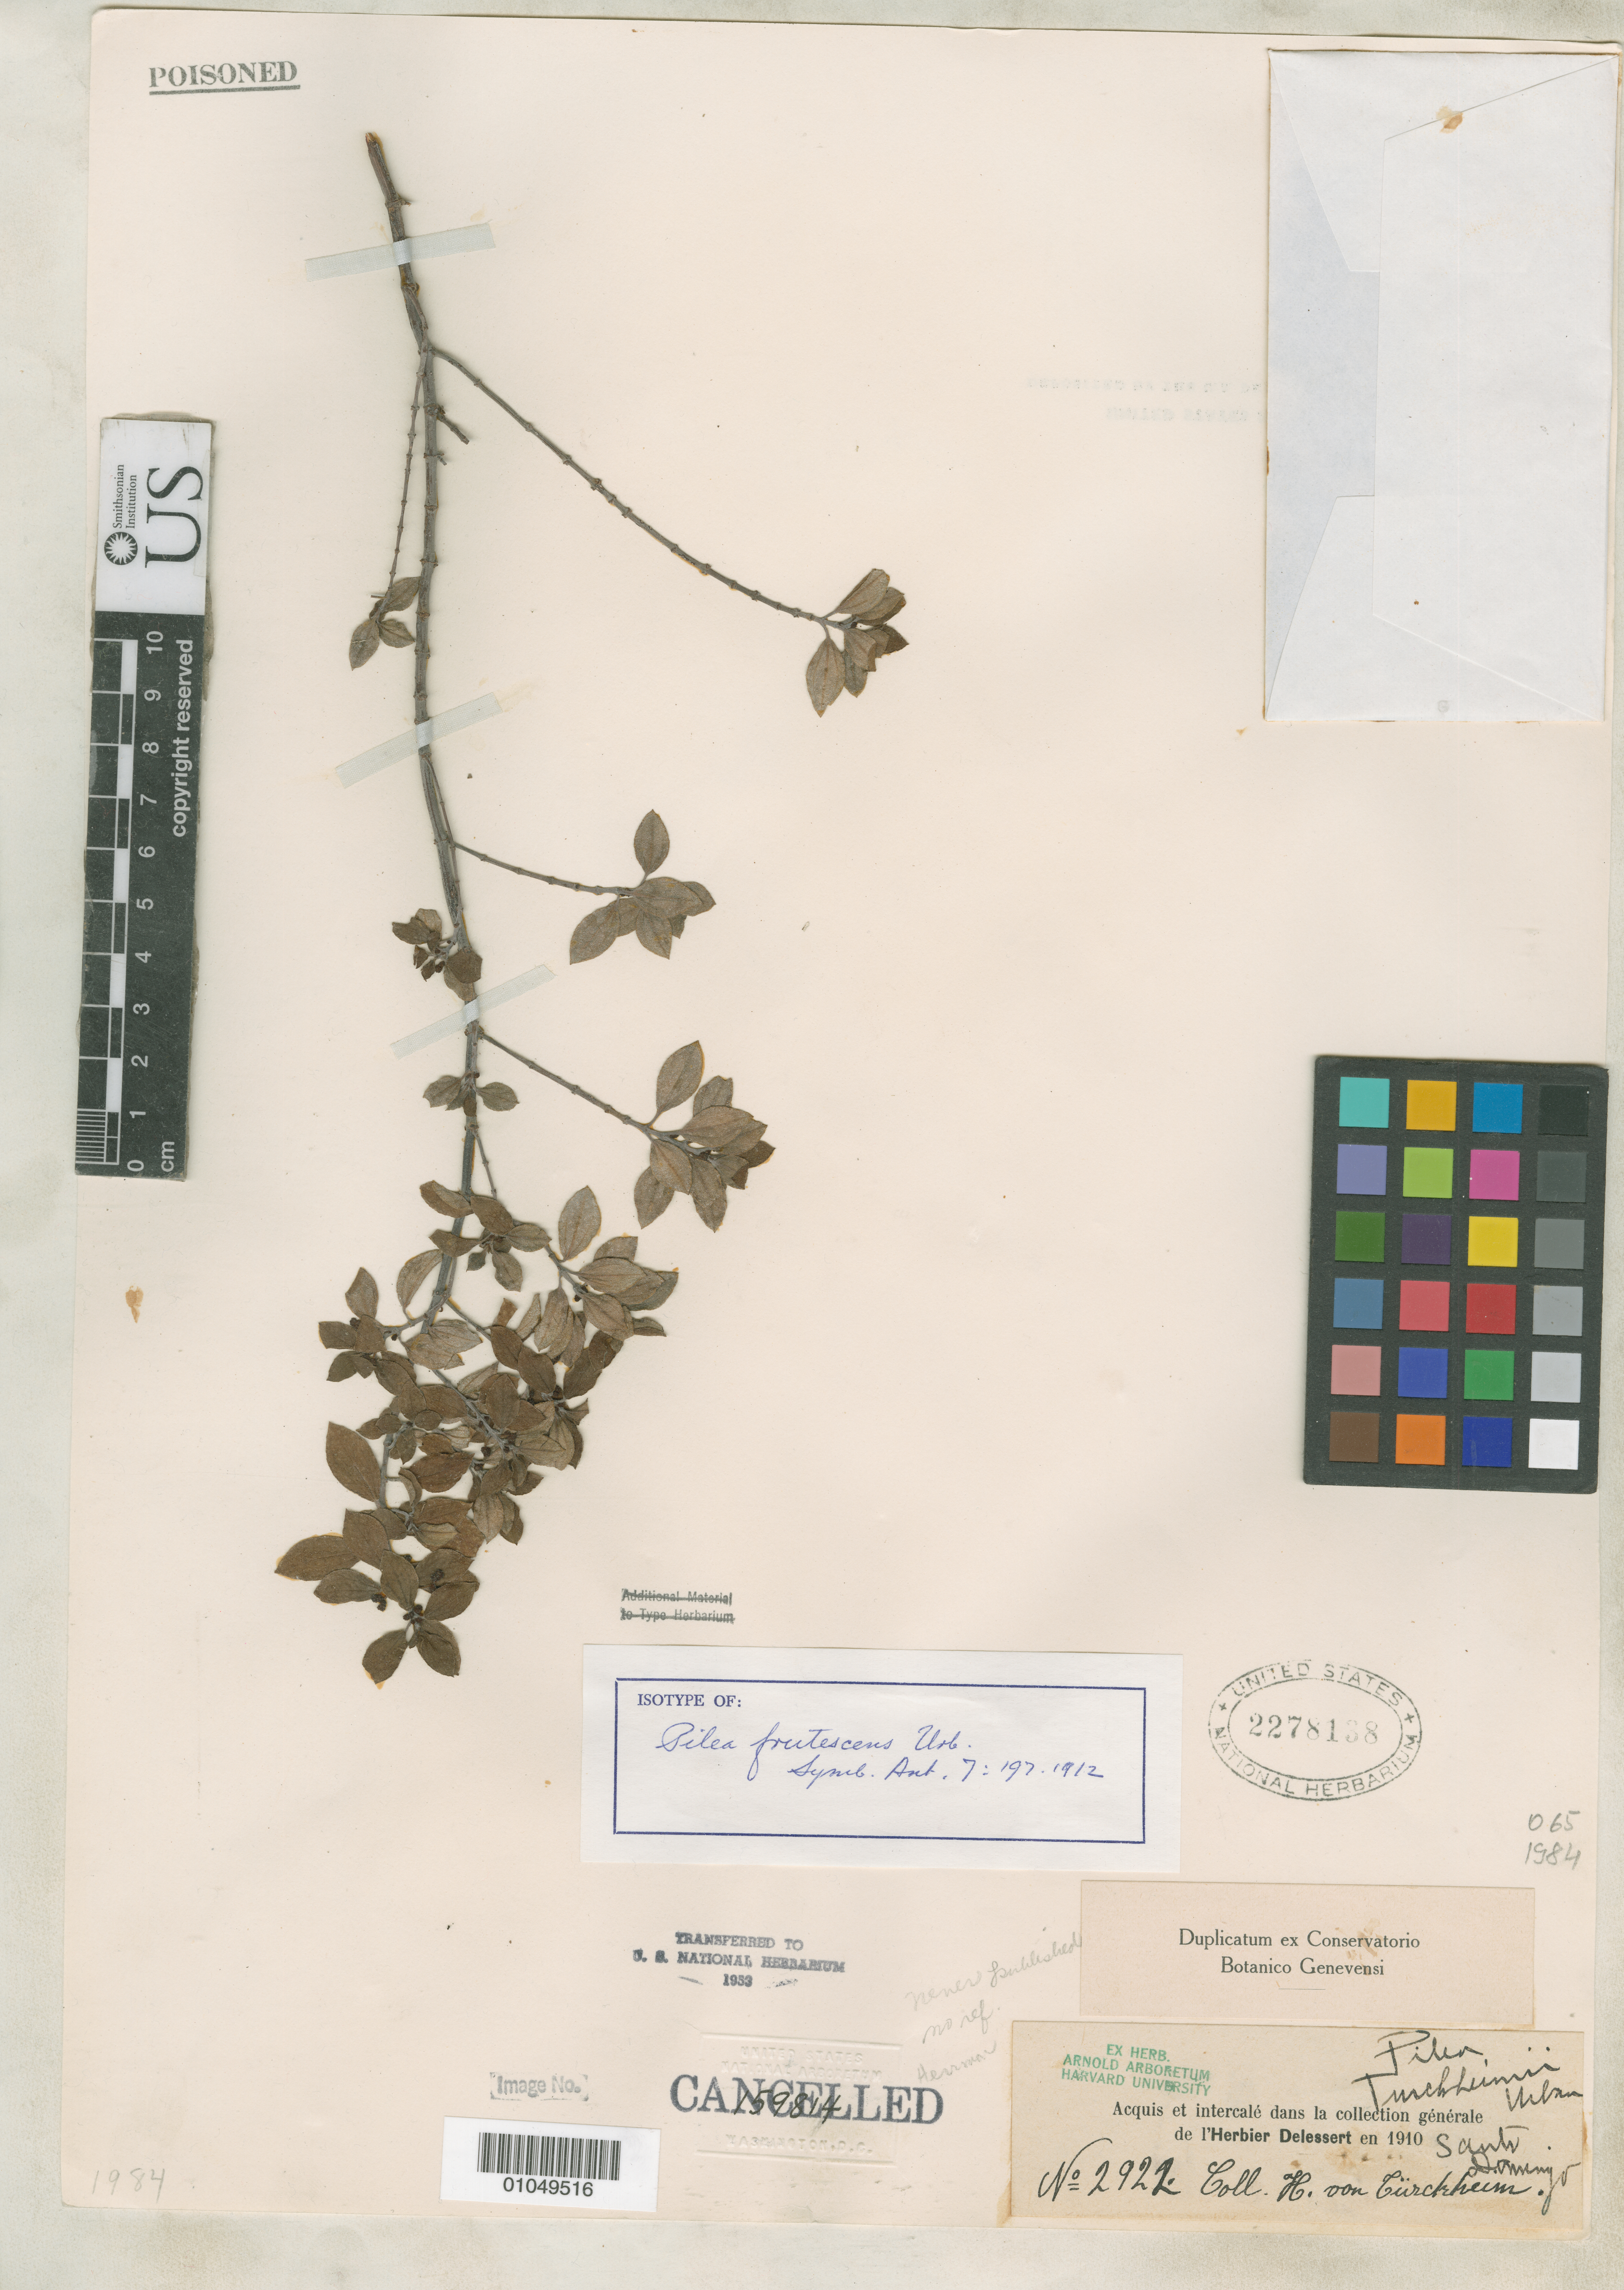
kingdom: Plantae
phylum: Tracheophyta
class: Magnoliopsida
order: Rosales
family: Urticaceae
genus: Pilea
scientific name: Pilea frutescens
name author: Urb.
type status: Isotype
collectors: H. von Türckheim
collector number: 2922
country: Dominican Republic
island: Hispaniola Island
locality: Santo Domingo.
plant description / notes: Annotated as "Pilea tuerckheimii Urban" [name never published, non Pilea tuerckheimii Donn. Sm.]; Specimen ex herb. National Arboretum, transferred to U.S. National Herbarium 1953.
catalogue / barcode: US 2278138